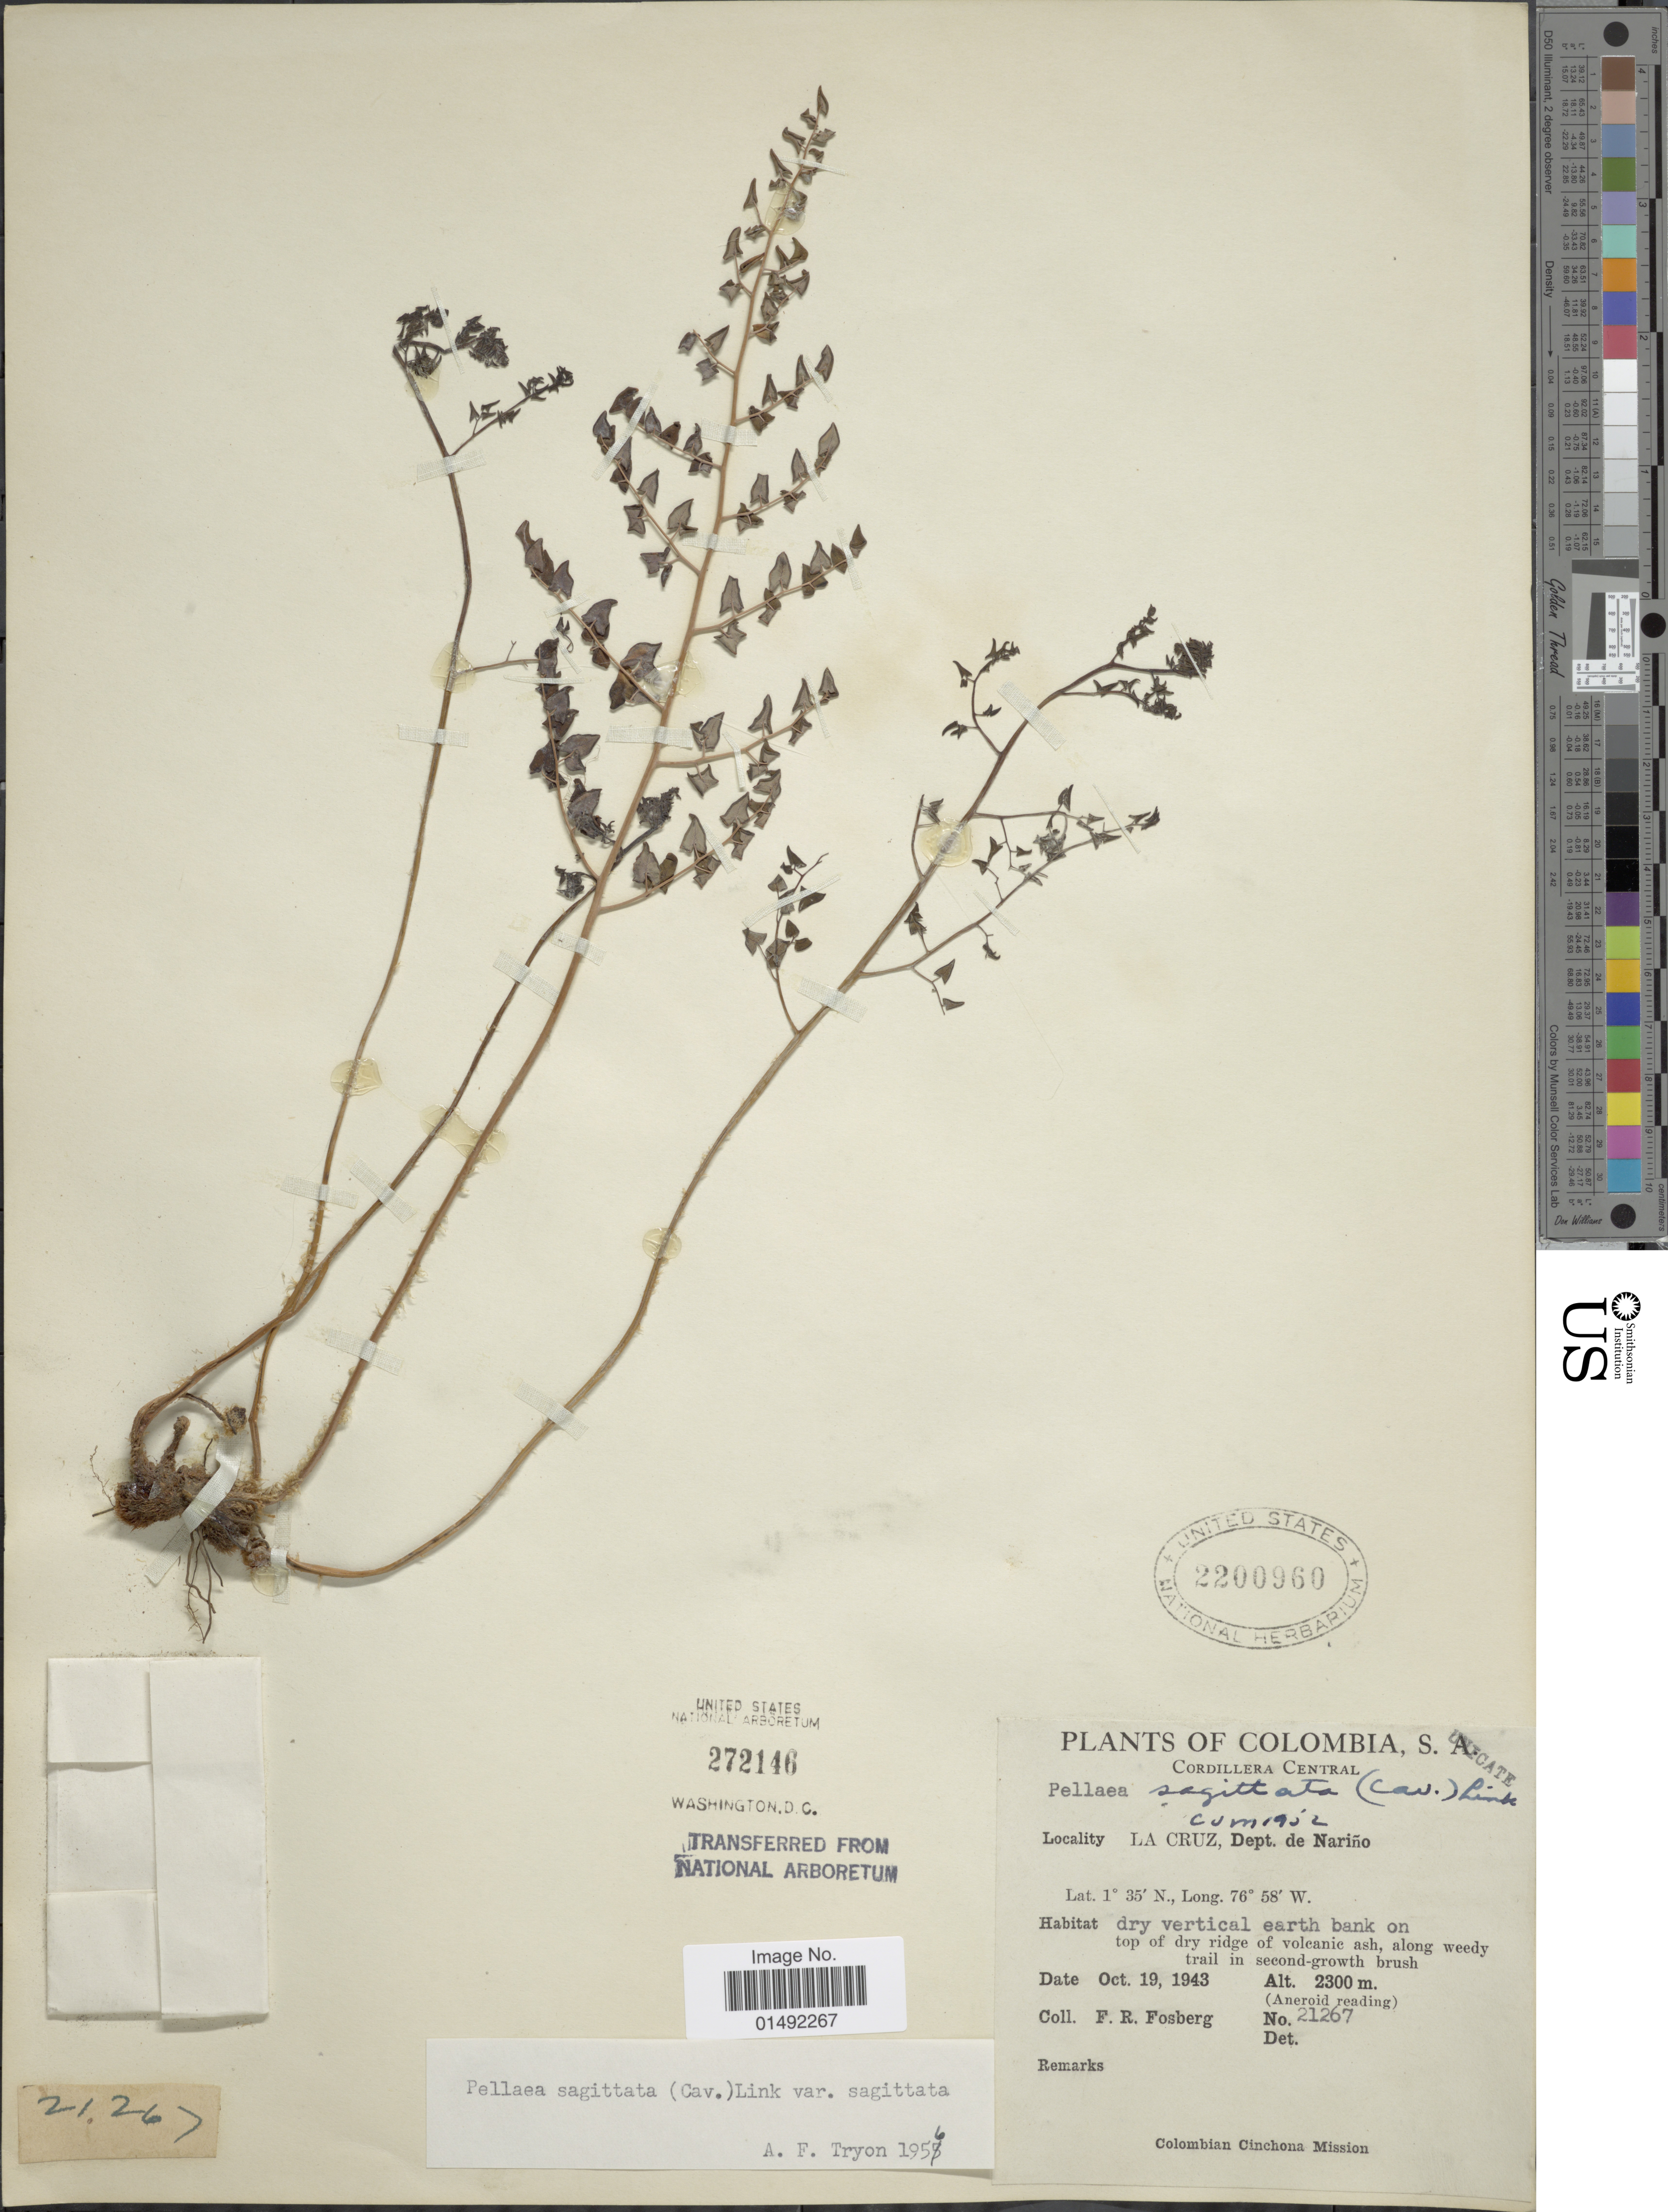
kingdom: Plantae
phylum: Tracheophyta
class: Polypodiopsida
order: Polypodiales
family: Pteridaceae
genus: Pellaea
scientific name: Pellaea sagittata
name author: (Cav.) Link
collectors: F. R. Fosberg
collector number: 21267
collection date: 1943-10-19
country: Colombia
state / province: Nariño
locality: Cordillera Central, La Cruz, Dept. de Nariño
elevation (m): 2300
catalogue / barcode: US 2200960